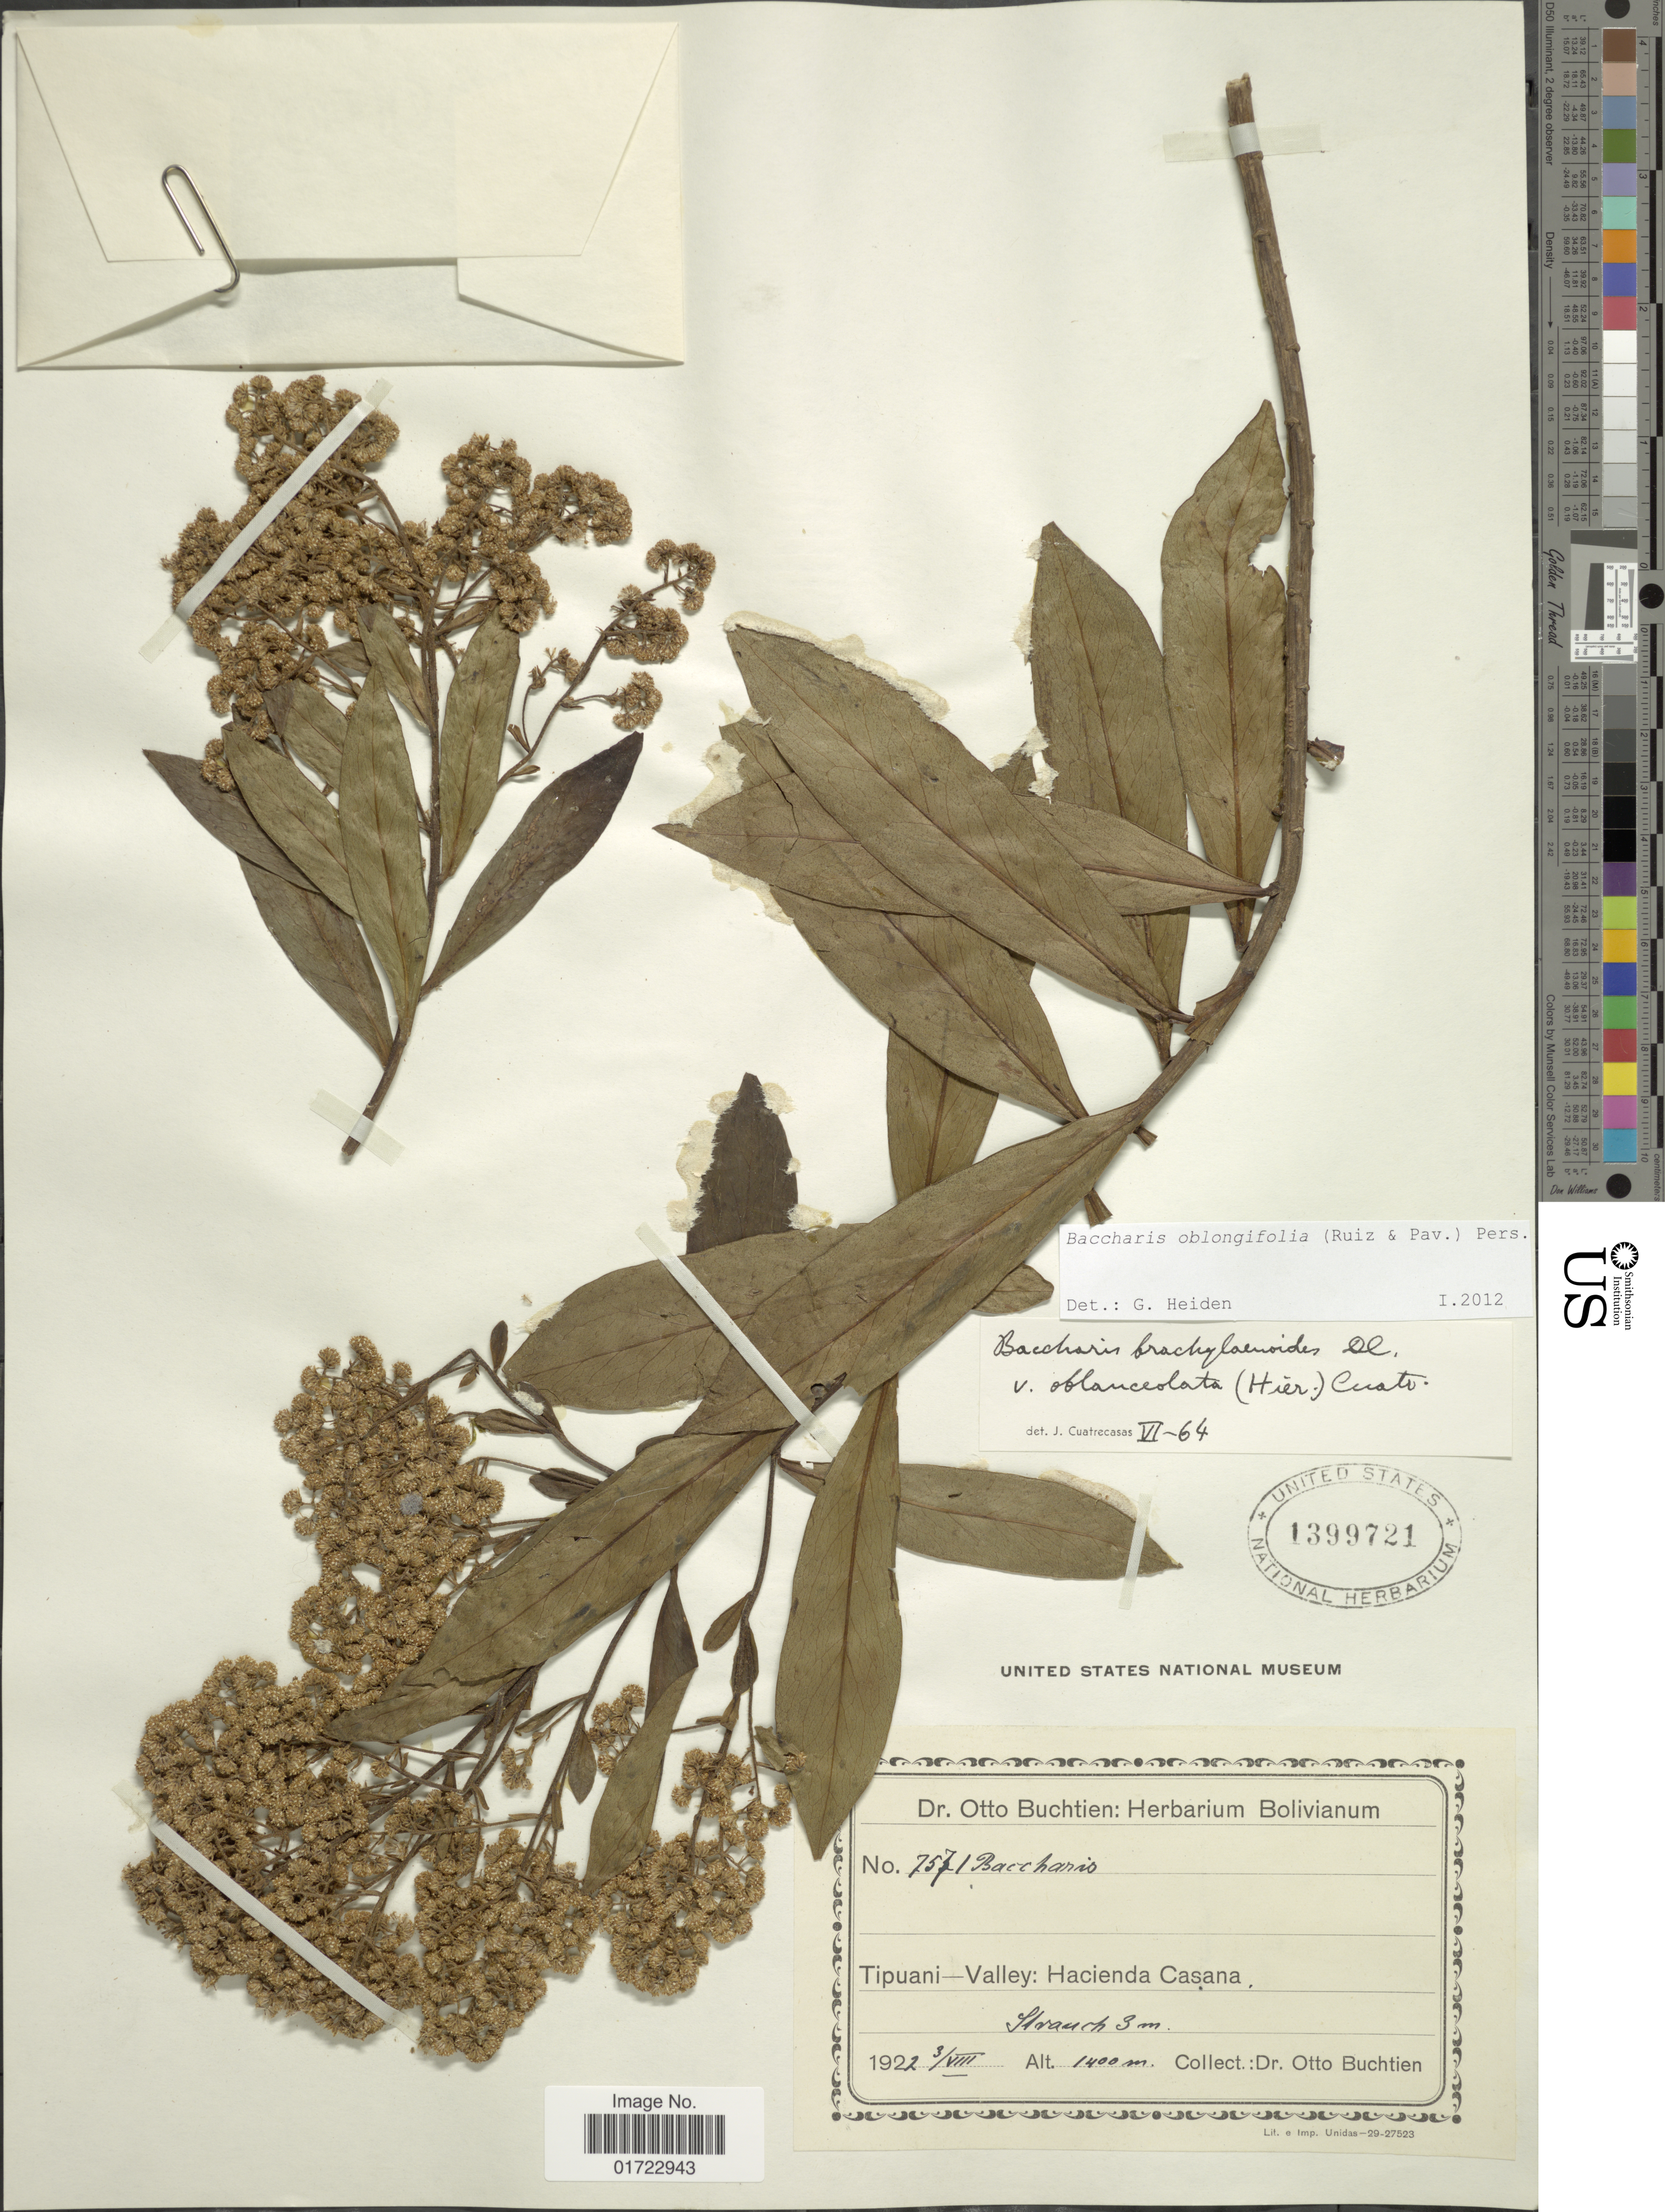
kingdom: Plantae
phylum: Tracheophyta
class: Magnoliopsida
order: Asterales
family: Asteraceae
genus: Baccharis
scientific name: Baccharis oblongifolia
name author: (Ruiz & Pav.) Pers.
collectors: O. Buchtien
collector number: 7571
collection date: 1922-08-03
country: Bolivia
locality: Tipuani - Valley: Hacienda Casana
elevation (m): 1400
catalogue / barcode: US 1399721